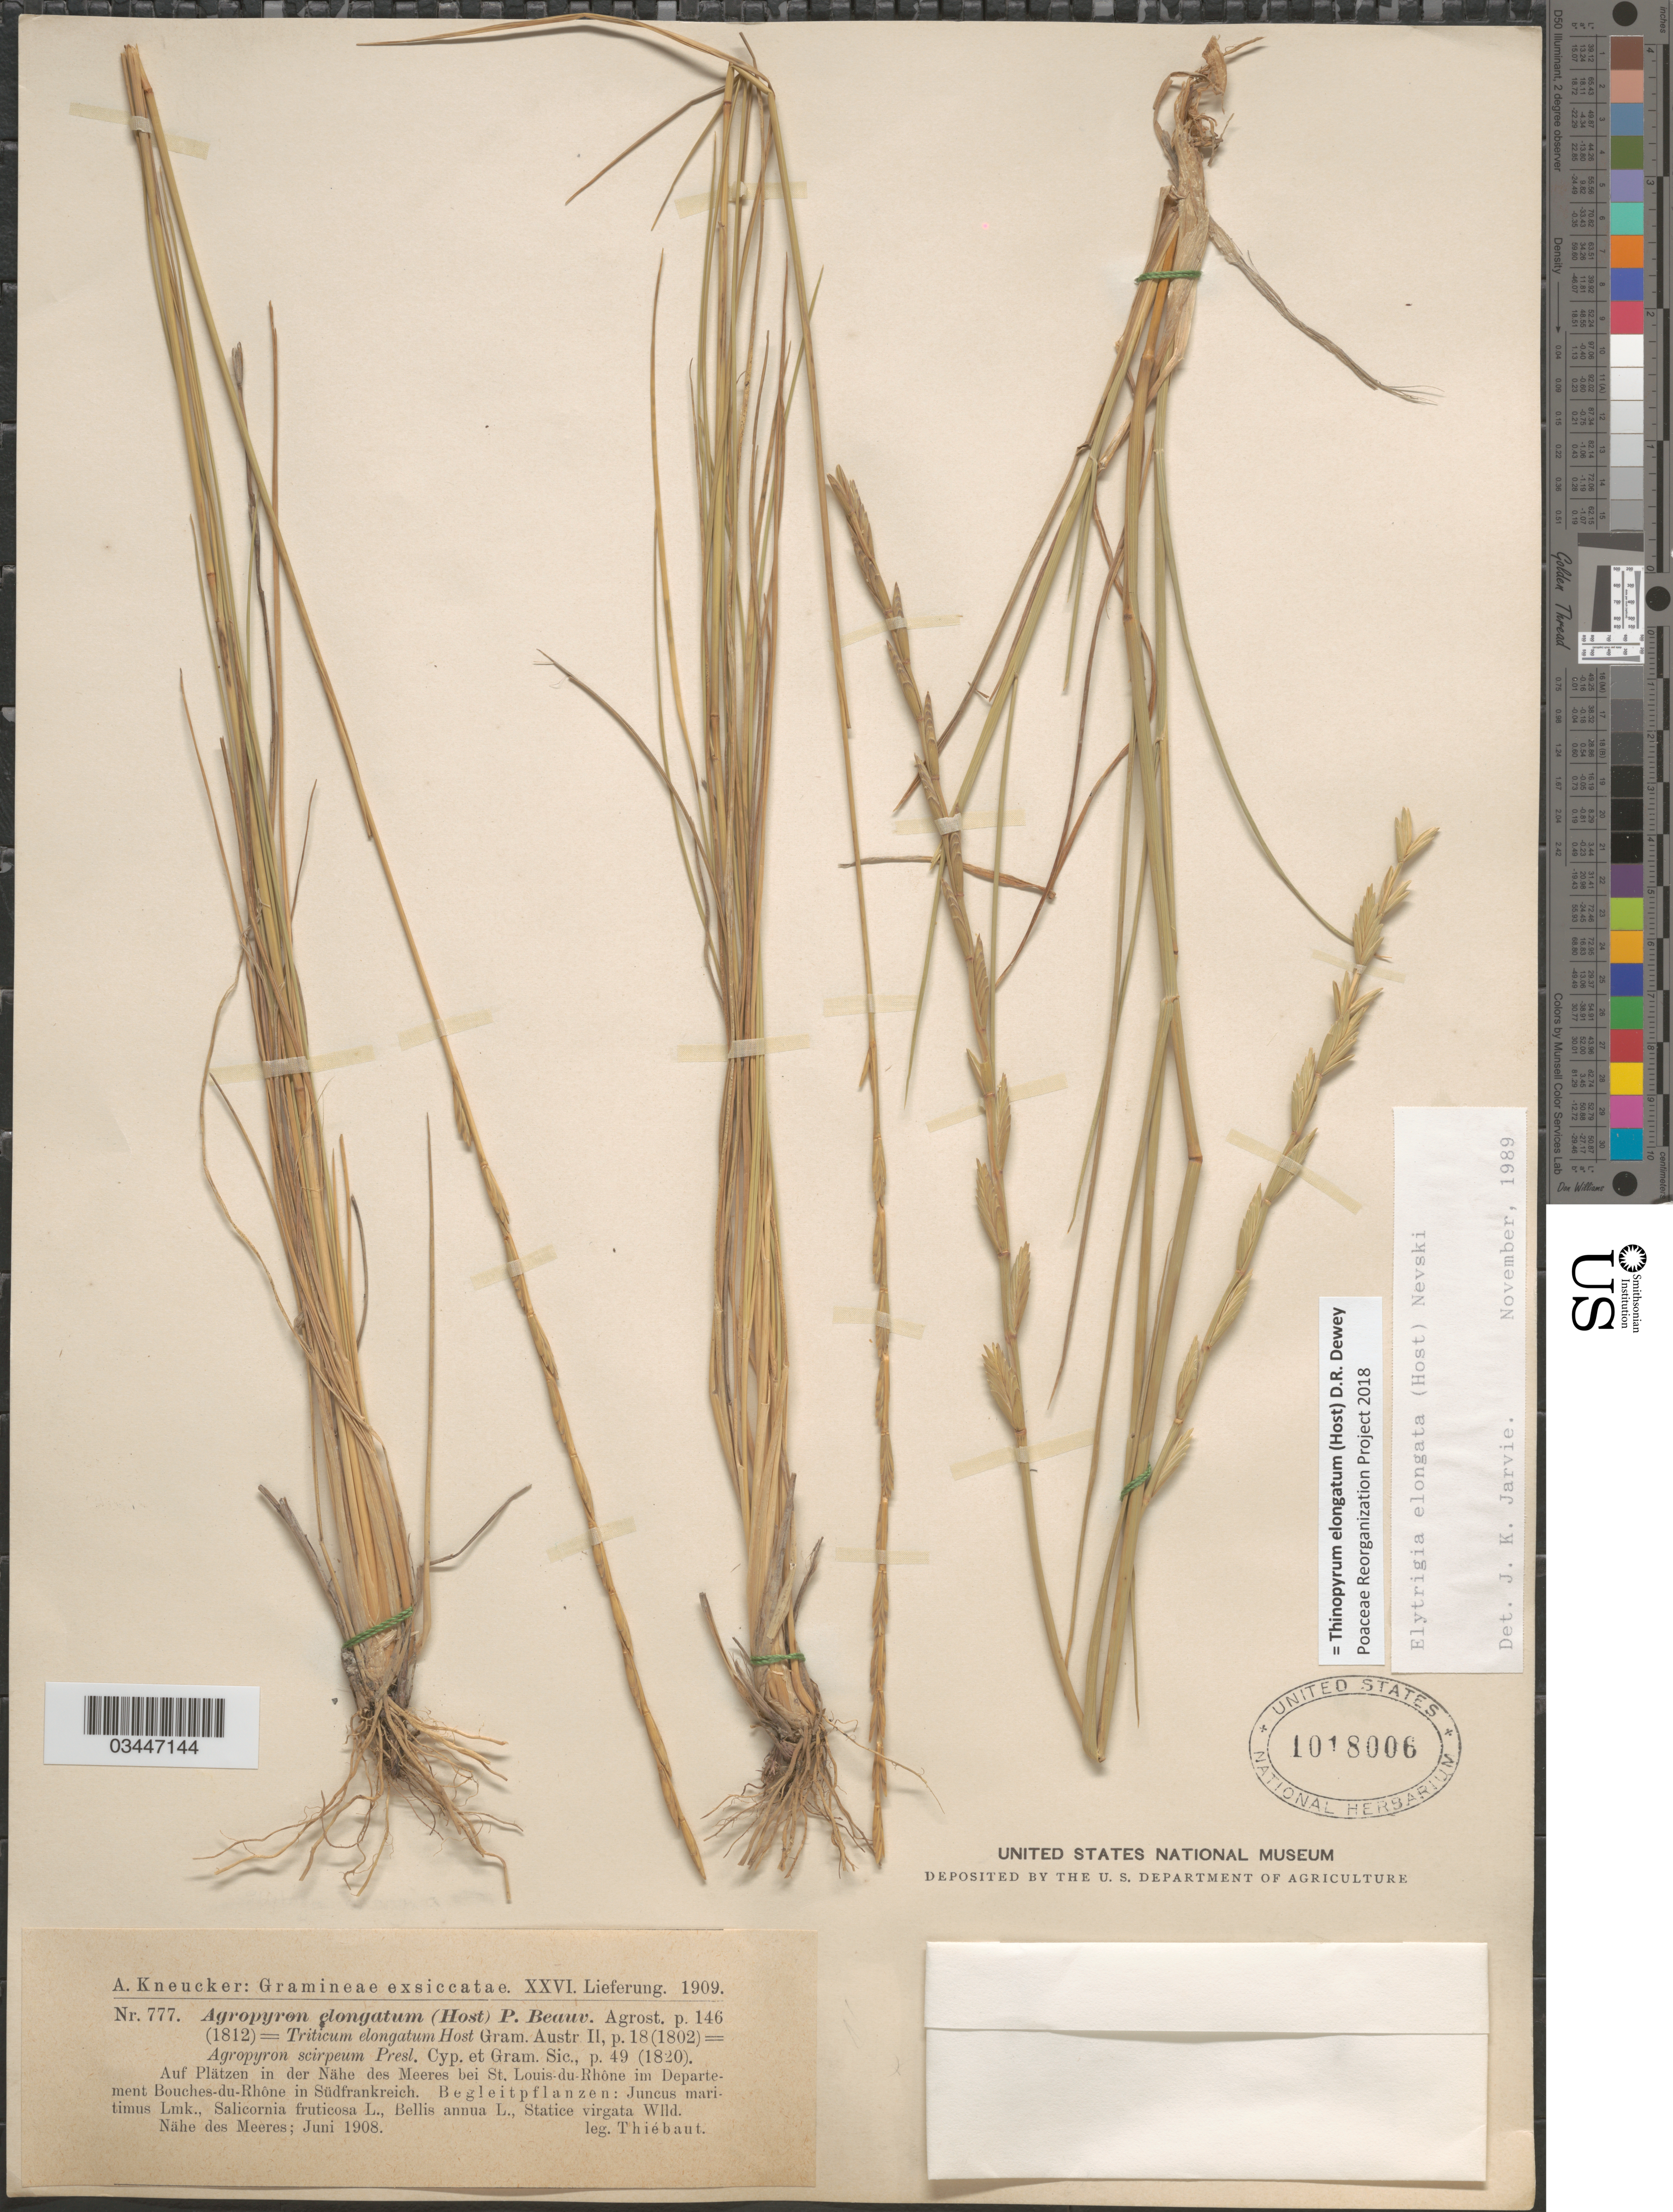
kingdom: Plantae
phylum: Tracheophyta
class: Liliopsida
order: Poales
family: Poaceae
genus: Thinopyrum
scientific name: Thinopyrum elongatum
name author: (Host) Barkworth & Dewey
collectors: -. Thiebaut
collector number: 777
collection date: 1908-06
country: France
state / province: Provence-Alpes-Côte d'Azur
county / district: Bouches-du-Rhône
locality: Auf Plätzen in der Nähe des Meeres bei St. Louis-du-Rhône im Department Bouches-du-Rhône in Südfrankreich.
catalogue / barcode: US 1018006